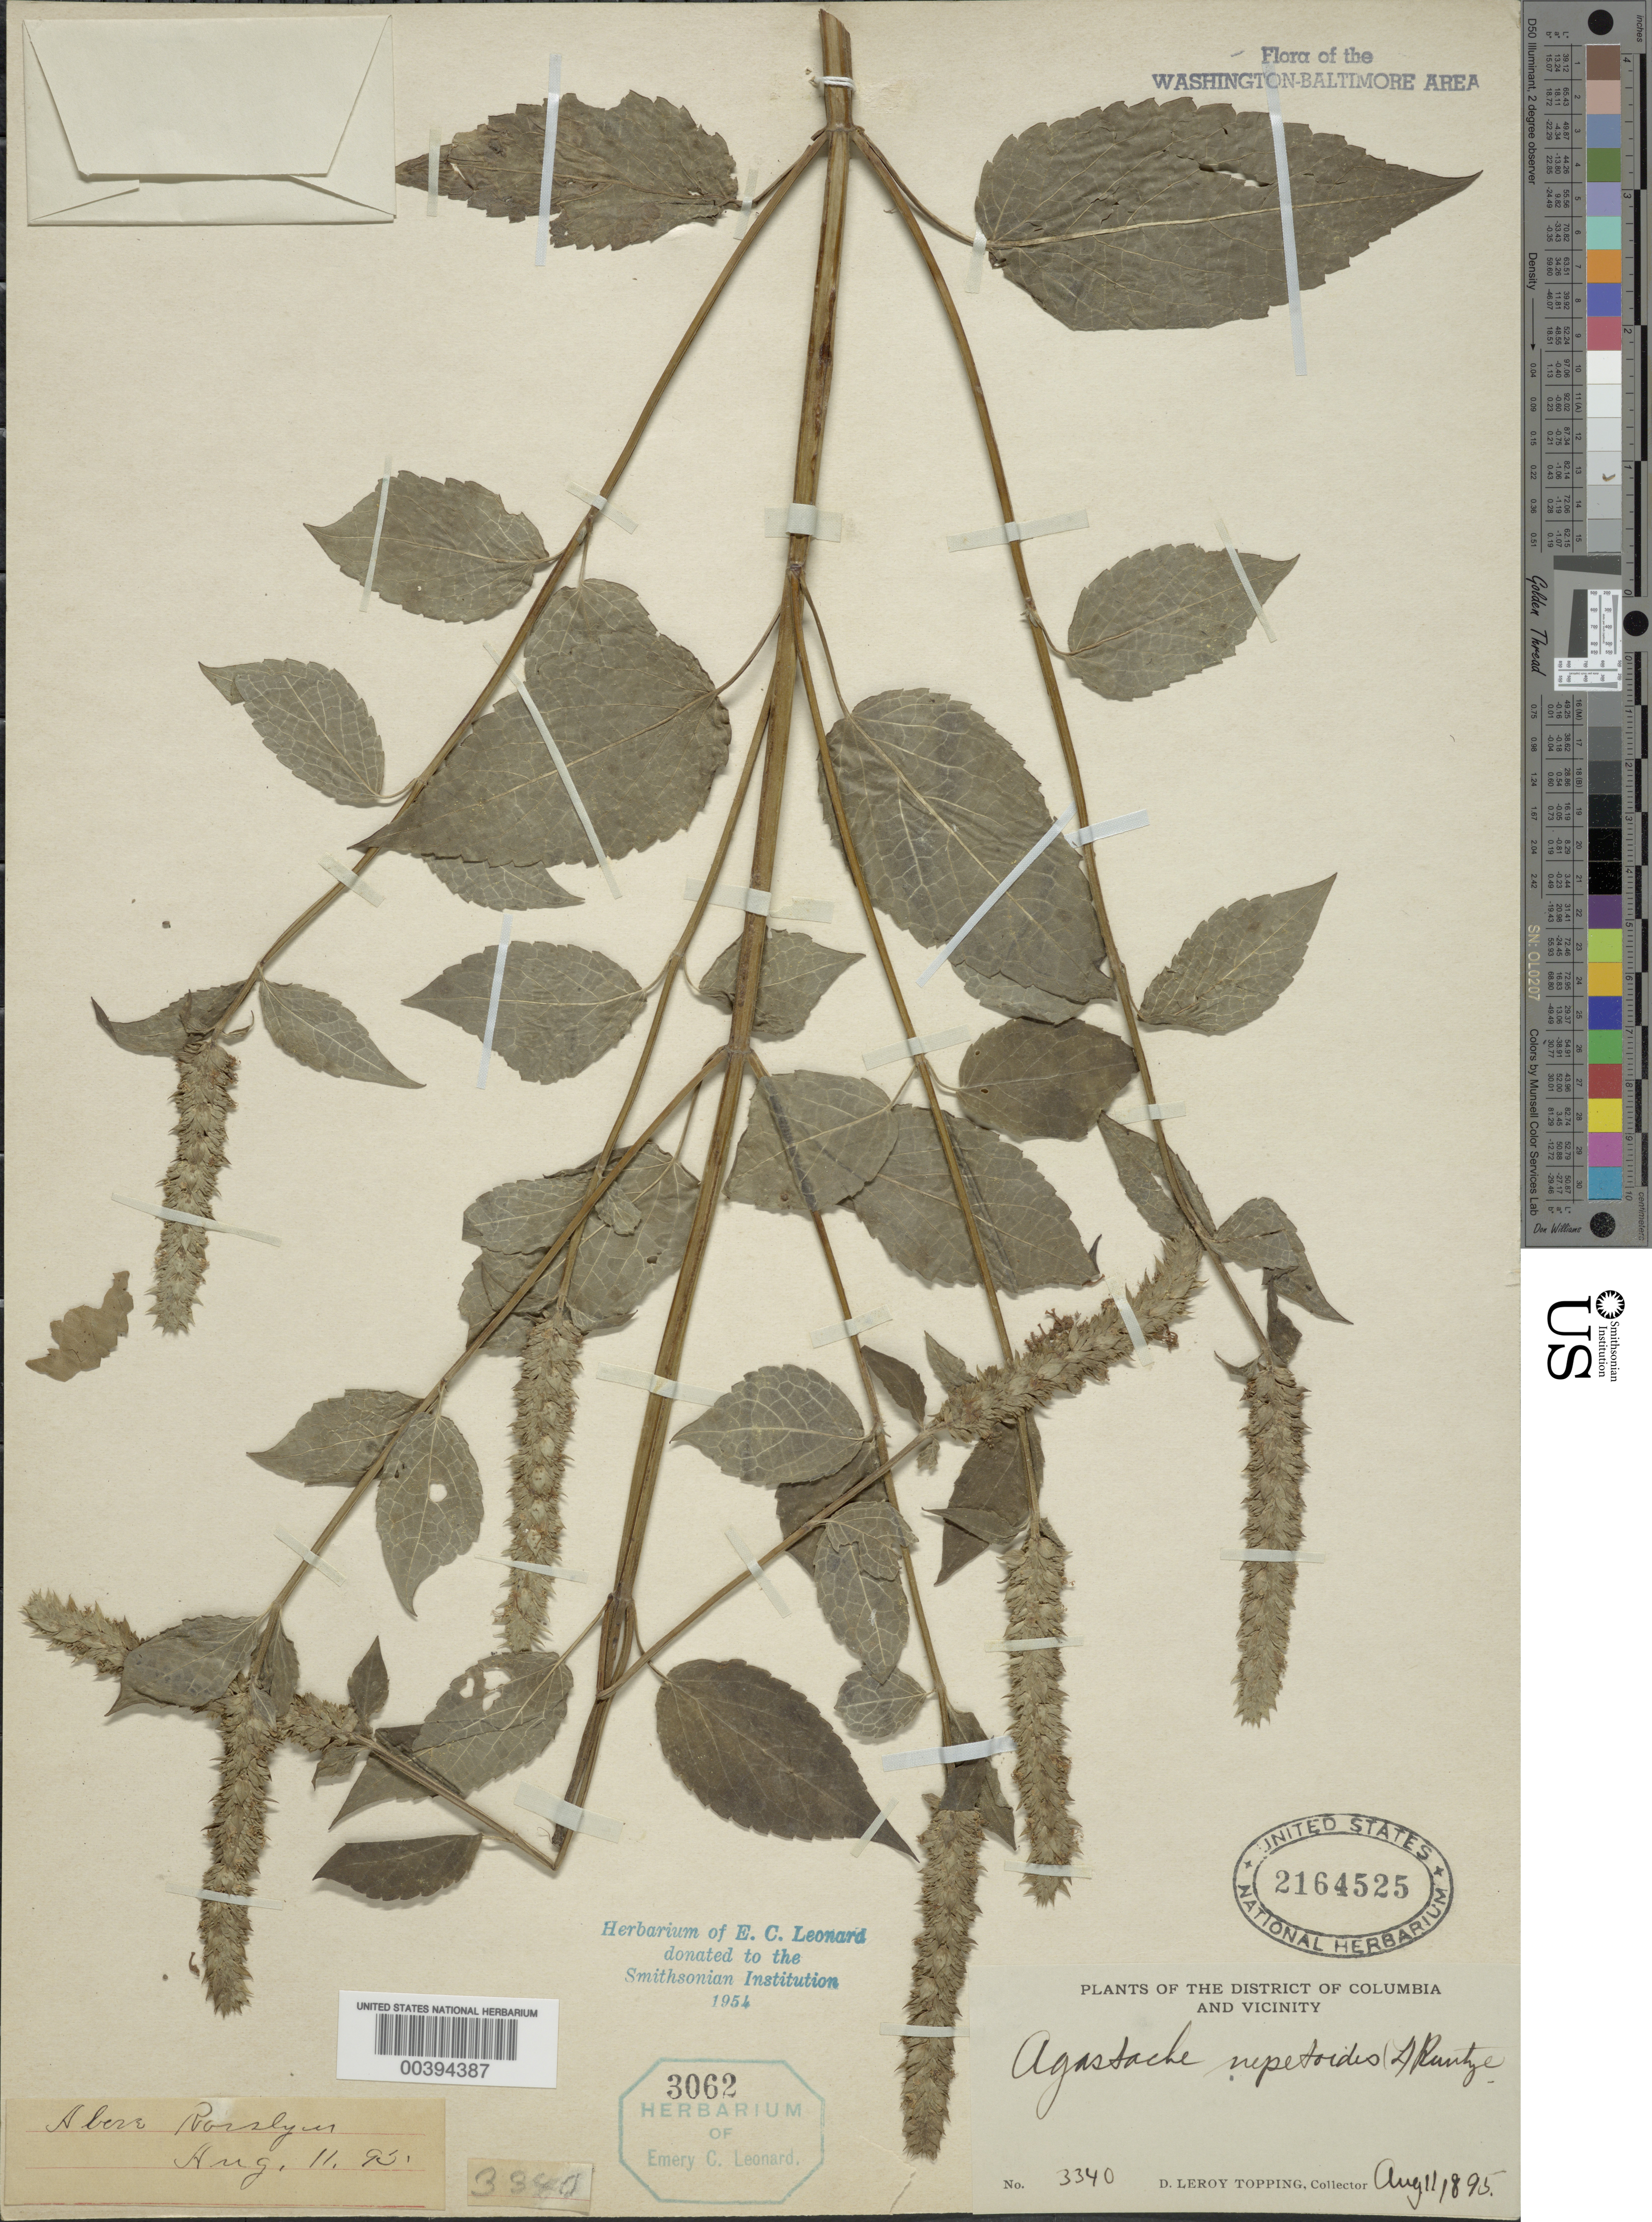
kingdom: Plantae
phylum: Tracheophyta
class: Magnoliopsida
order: Lamiales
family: Lamiaceae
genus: Agastache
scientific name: Agastache nepetoides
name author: (L.) Kuntze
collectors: D. L. Topping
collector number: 3340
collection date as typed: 11 Aug 1895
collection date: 1895-08-11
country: United States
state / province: Virginia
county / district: Arlington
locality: Above Rosslyn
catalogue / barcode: US 2164525